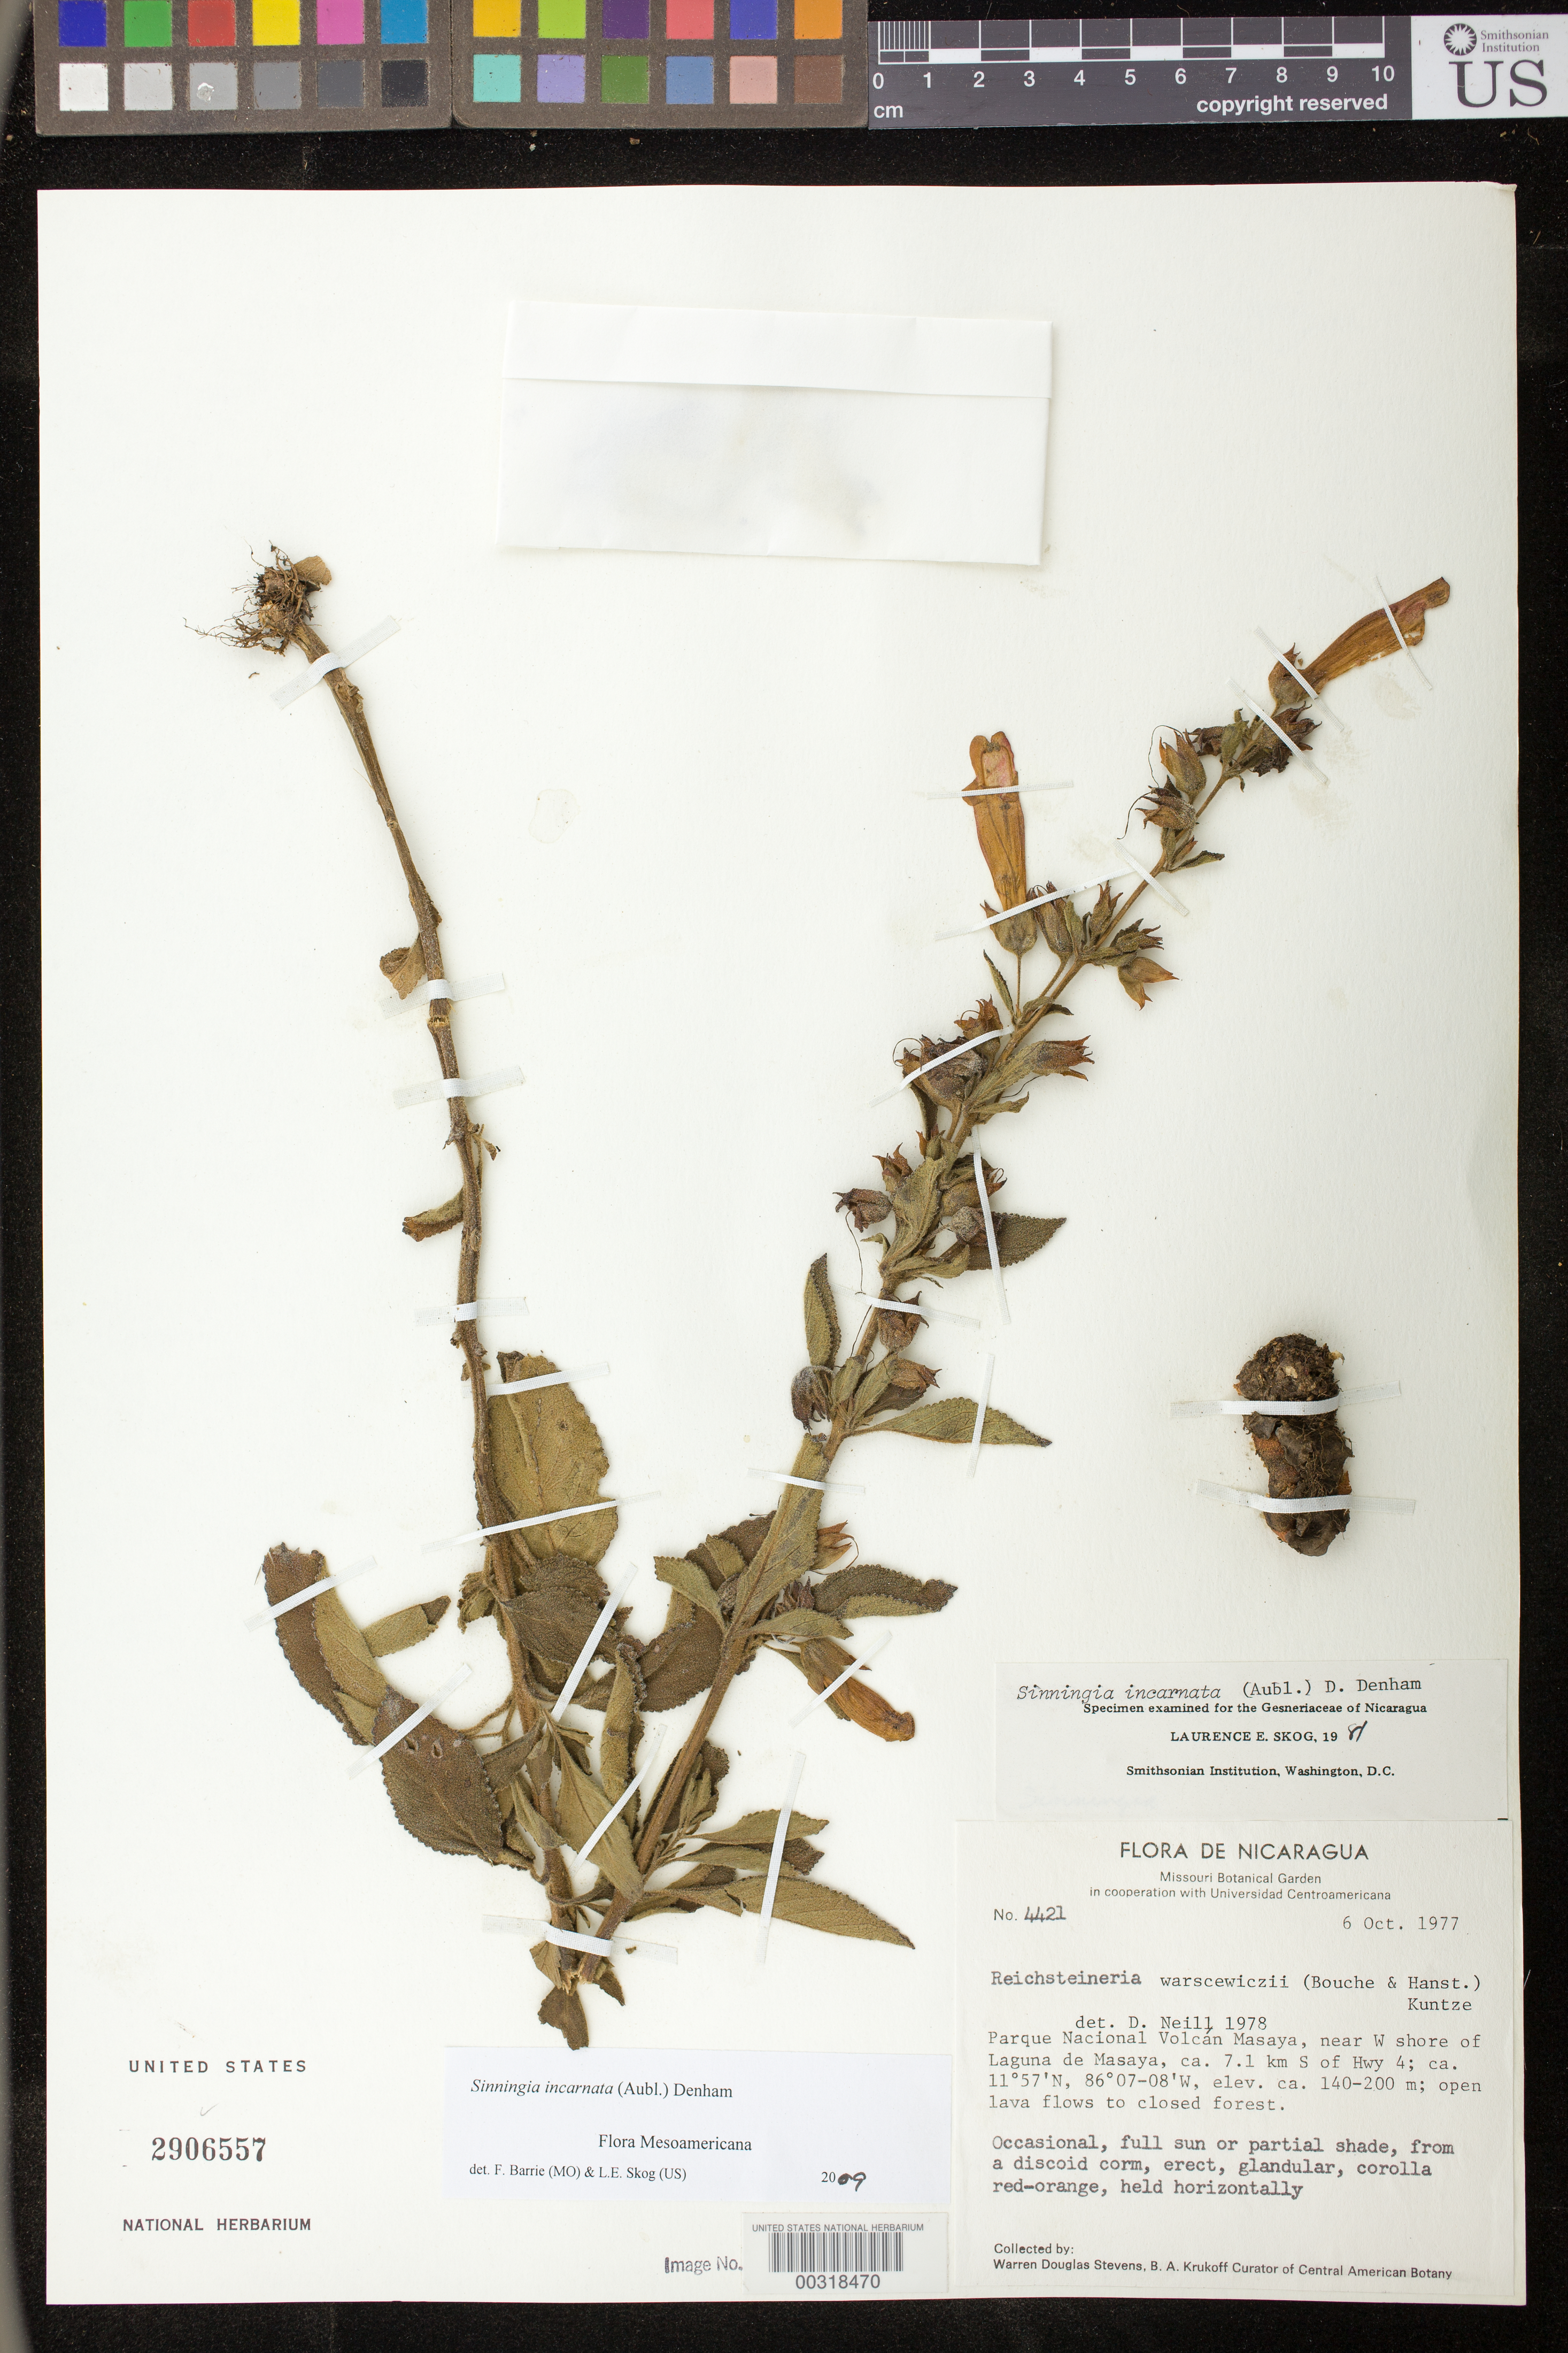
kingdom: Plantae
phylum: Tracheophyta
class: Magnoliopsida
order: Lamiales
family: Gesneriaceae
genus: Sinningia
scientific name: Sinningia incarnata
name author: (Aubl.) D.L. Denham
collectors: W. D. Stevens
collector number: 4421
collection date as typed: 06 Oct 1977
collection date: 1977-10-06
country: Nicaragua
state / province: Masaya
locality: Parque Nacional Volcan Masaya, near W shore of Laguna de Masaya, ca 7.1 km S of hwy 4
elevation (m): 140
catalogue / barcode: US 2906557